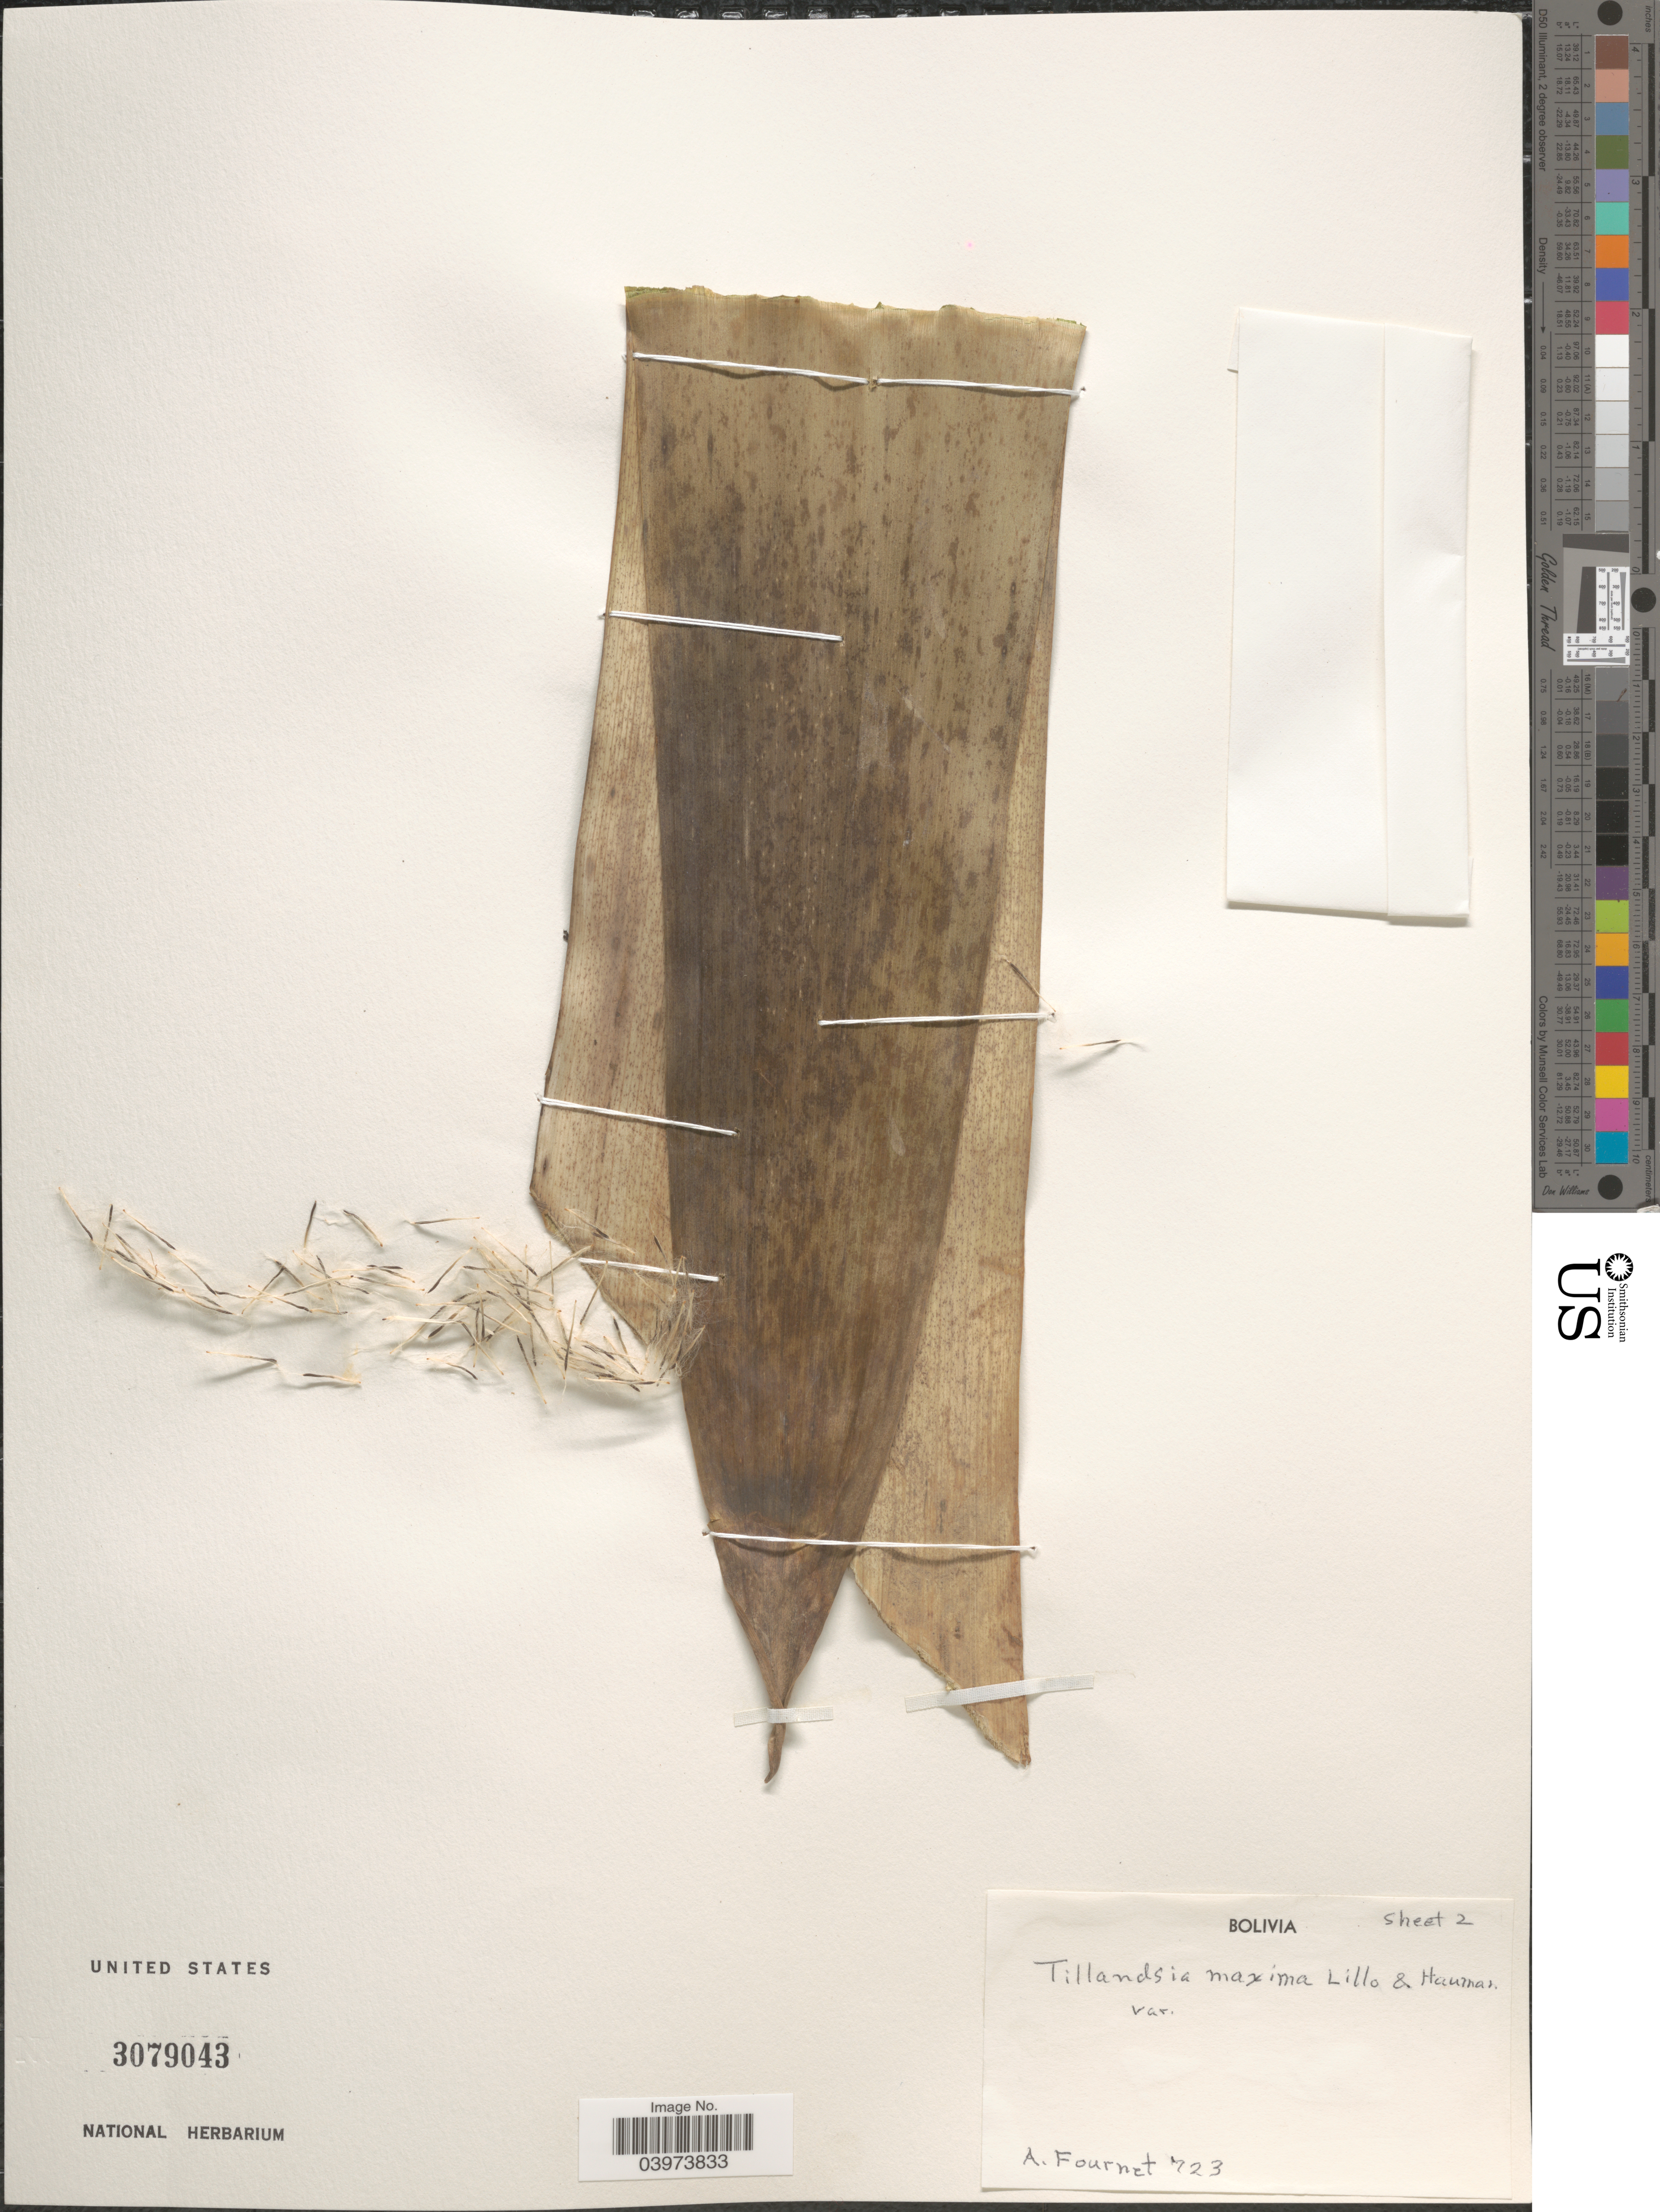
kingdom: Plantae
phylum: Tracheophyta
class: Liliopsida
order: Poales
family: Bromeliaceae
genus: Tillandsia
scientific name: Tillandsia maxima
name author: Lillo & Hauman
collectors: A. Fournet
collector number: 723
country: Bolivia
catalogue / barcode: US 3079043